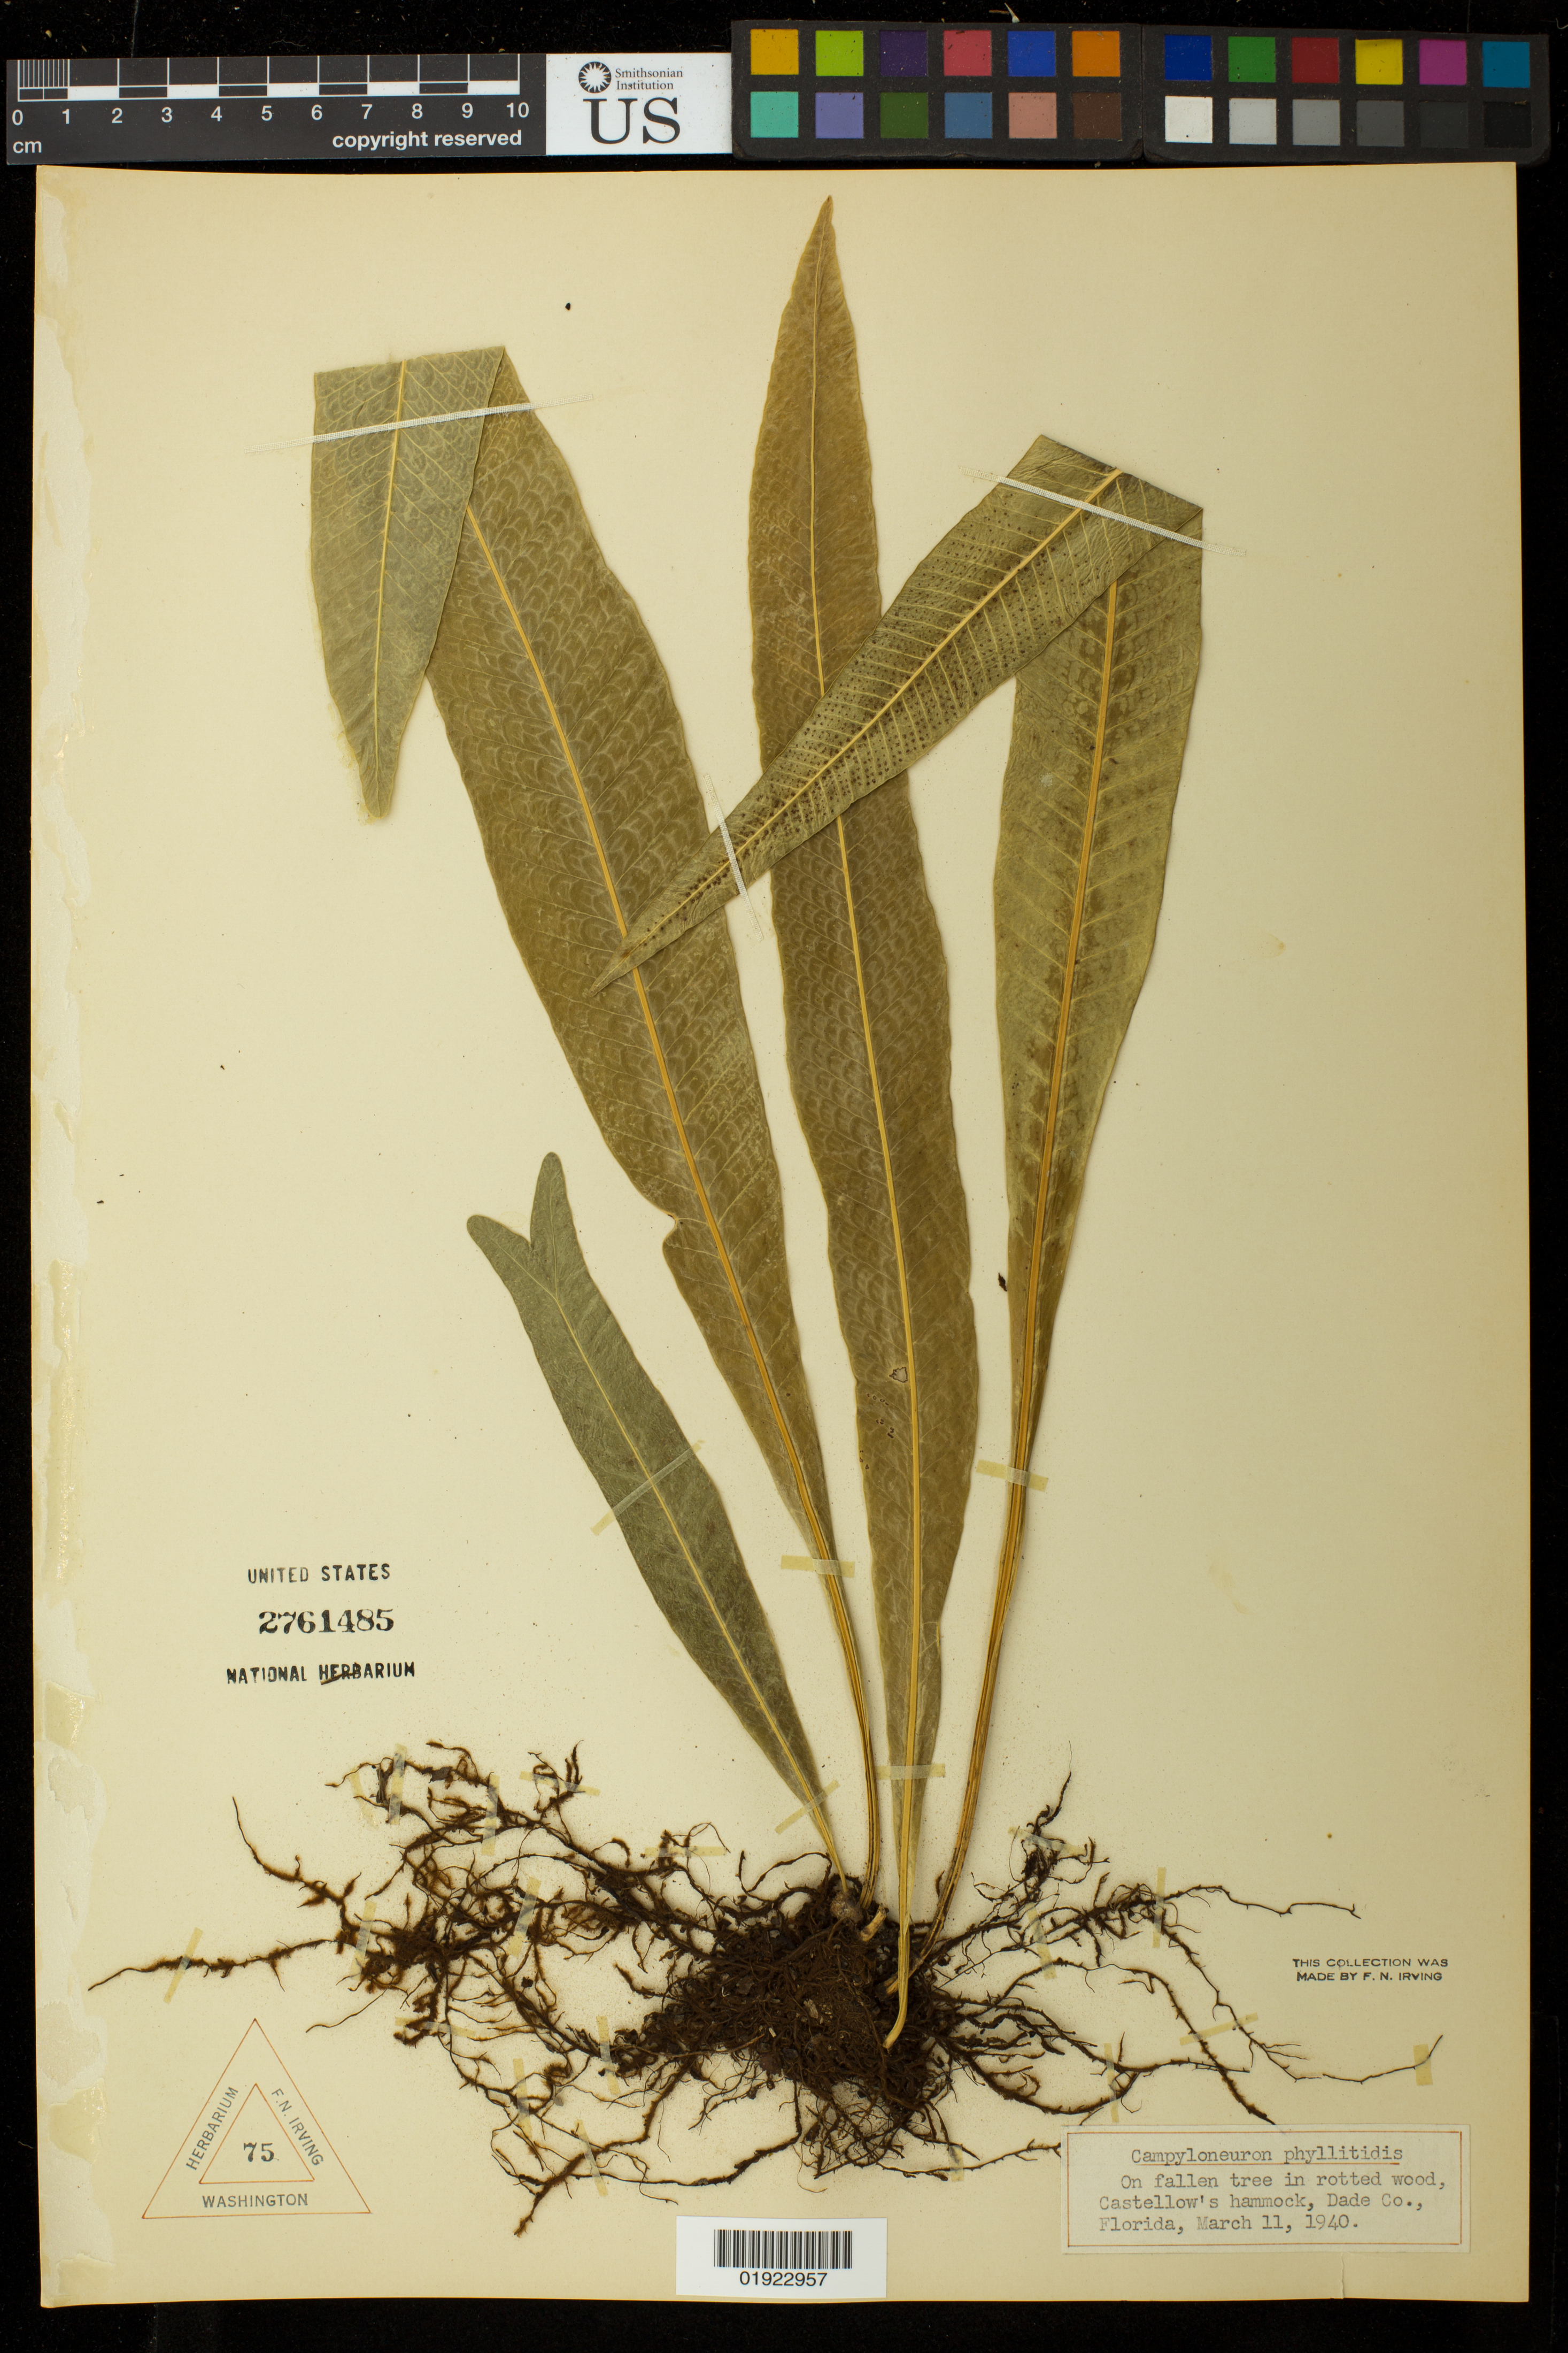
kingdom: Plantae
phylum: Tracheophyta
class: Polypodiopsida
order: Polypodiales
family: Polypodiaceae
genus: Campyloneurum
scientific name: Campyloneurum phyllitidis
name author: (L.) C. Presl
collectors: F. Irving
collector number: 75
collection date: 1940-03-11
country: United States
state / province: Florida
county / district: Dade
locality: Castellow's Hammock.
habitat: On fallen tree in rotted wood.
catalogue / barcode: US 2761485